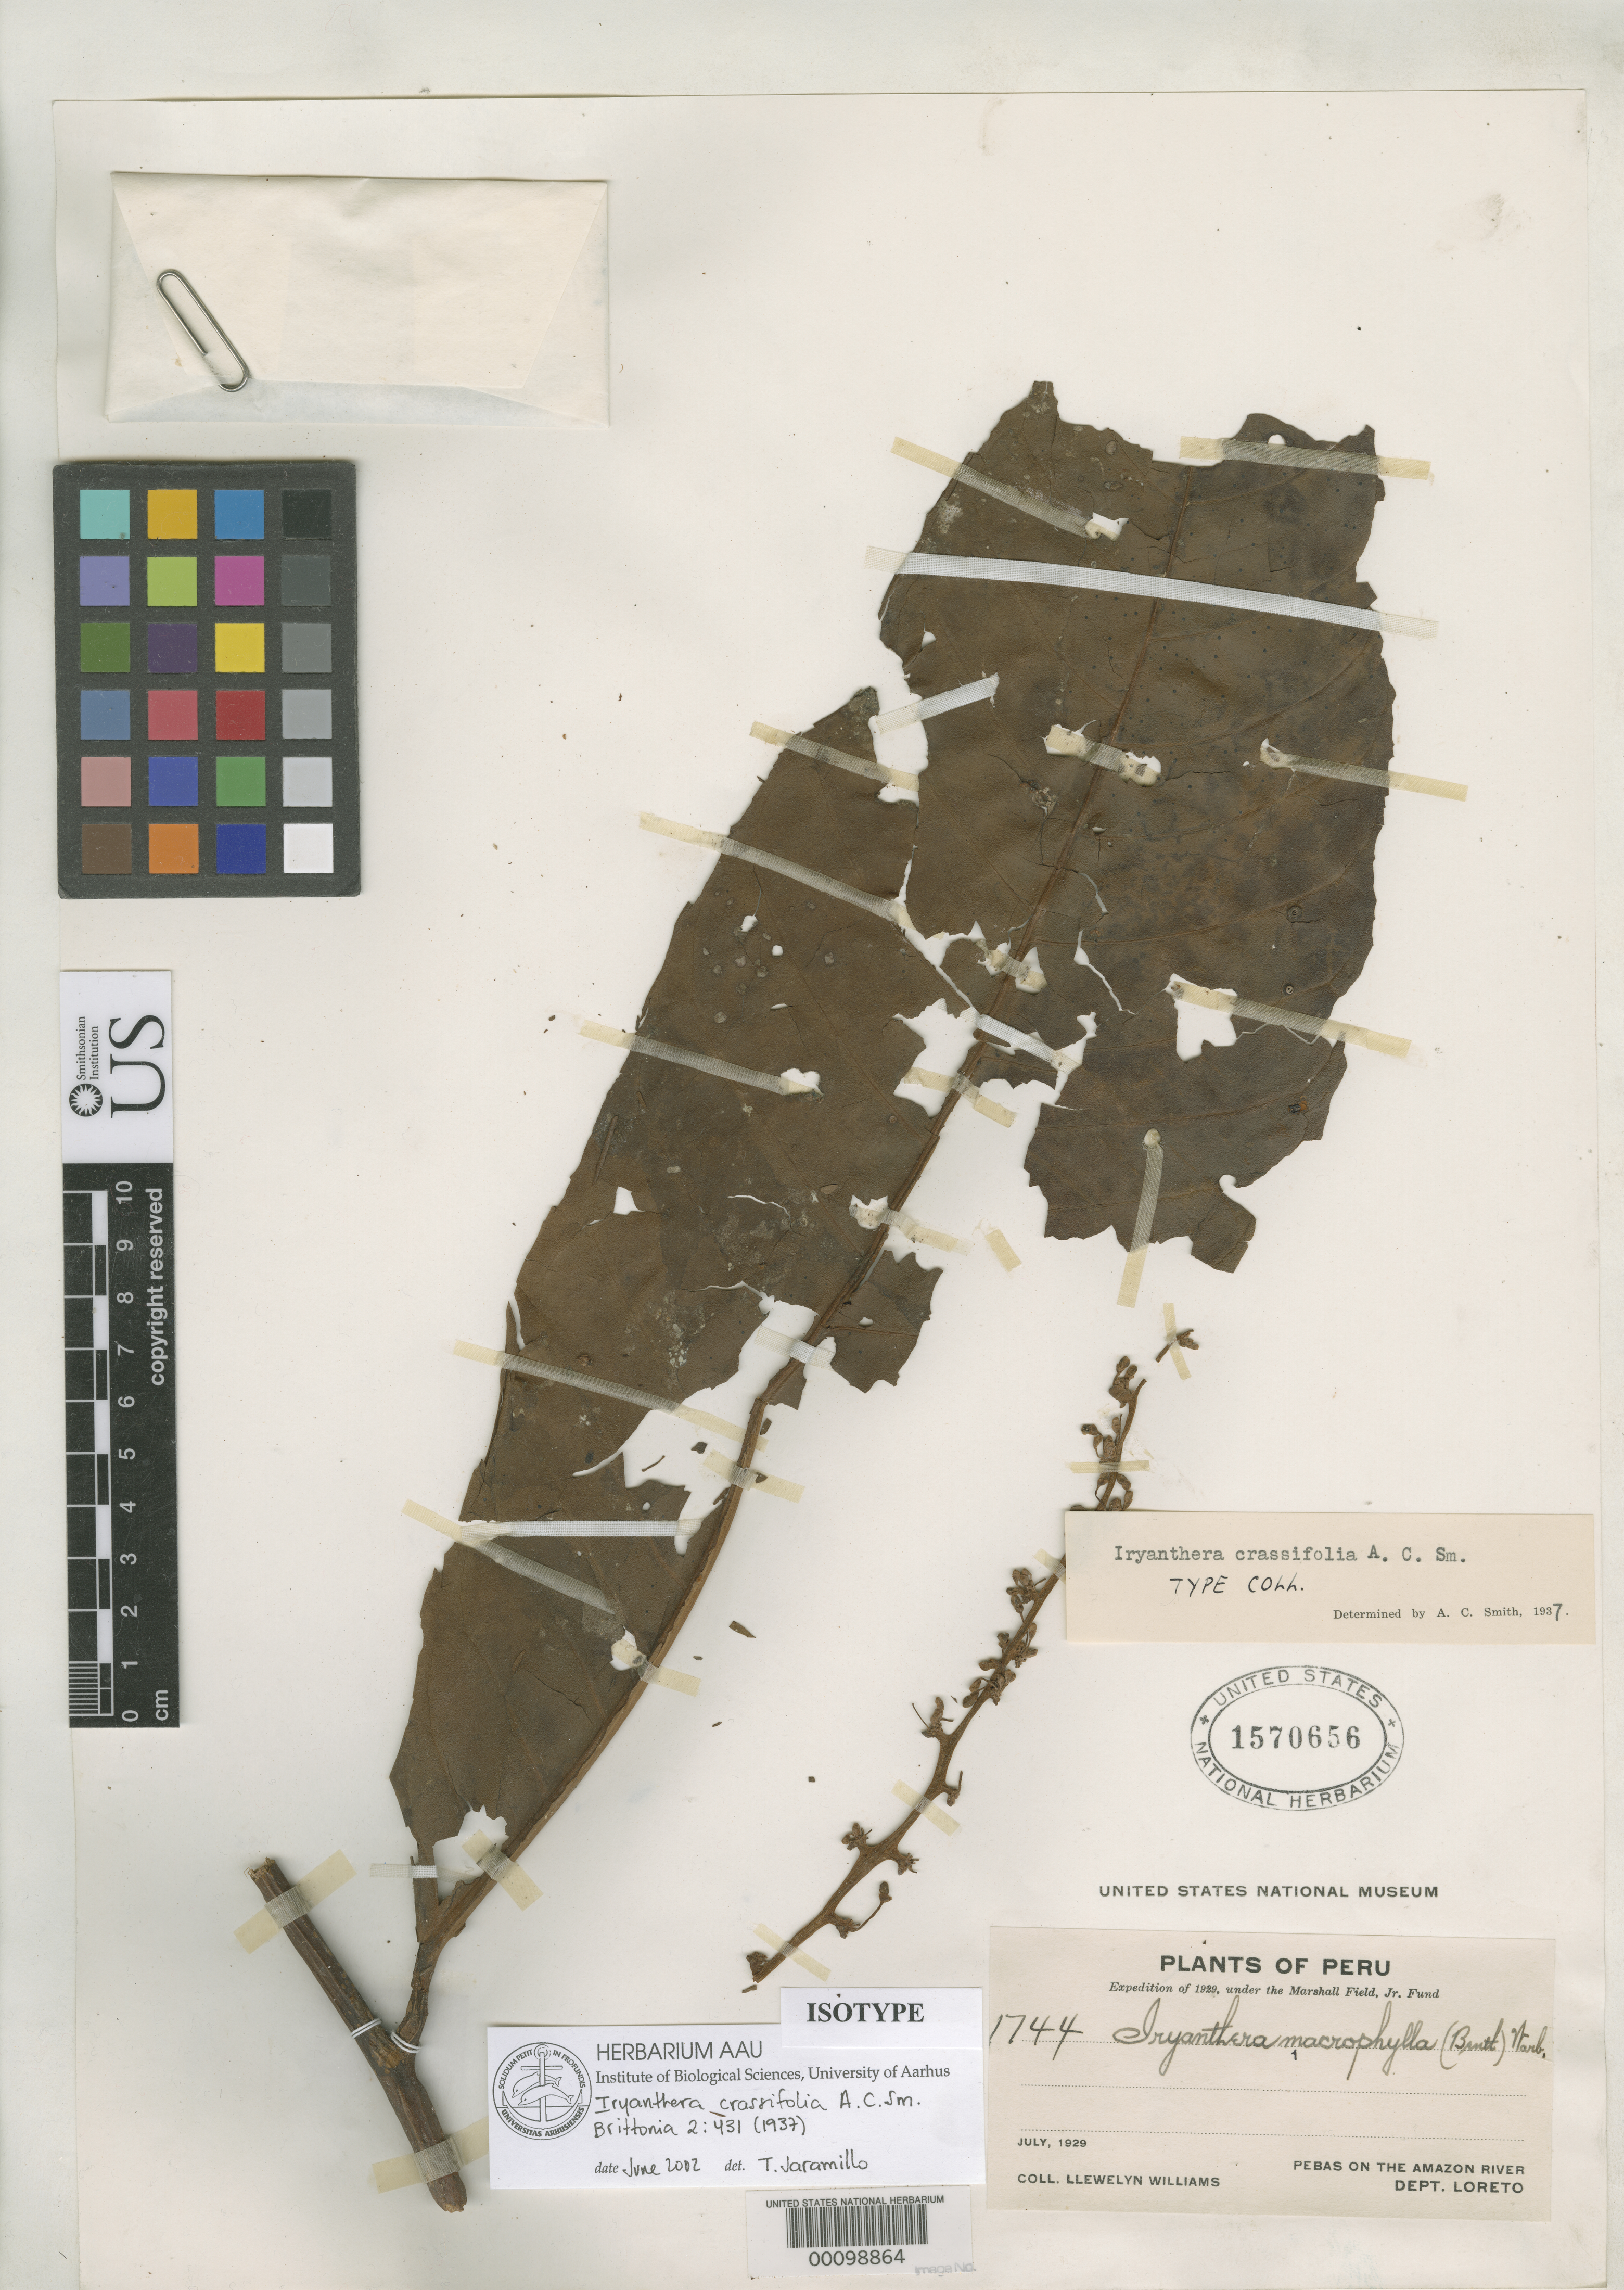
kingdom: Plantae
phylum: Tracheophyta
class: Magnoliopsida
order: Magnoliales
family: Myristicaceae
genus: Iryanthera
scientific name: Iryanthera crassifolia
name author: A.C. Sm.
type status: Isosyntype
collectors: Ll. Williams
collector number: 1744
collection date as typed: Jul 1929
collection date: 1929-07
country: Peru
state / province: San Martín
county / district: Mariscal Cáceres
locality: Rio Huallaga, margen Derecha del; Balsa Probana; dtto. Tocache Nuevo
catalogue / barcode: US 1570656